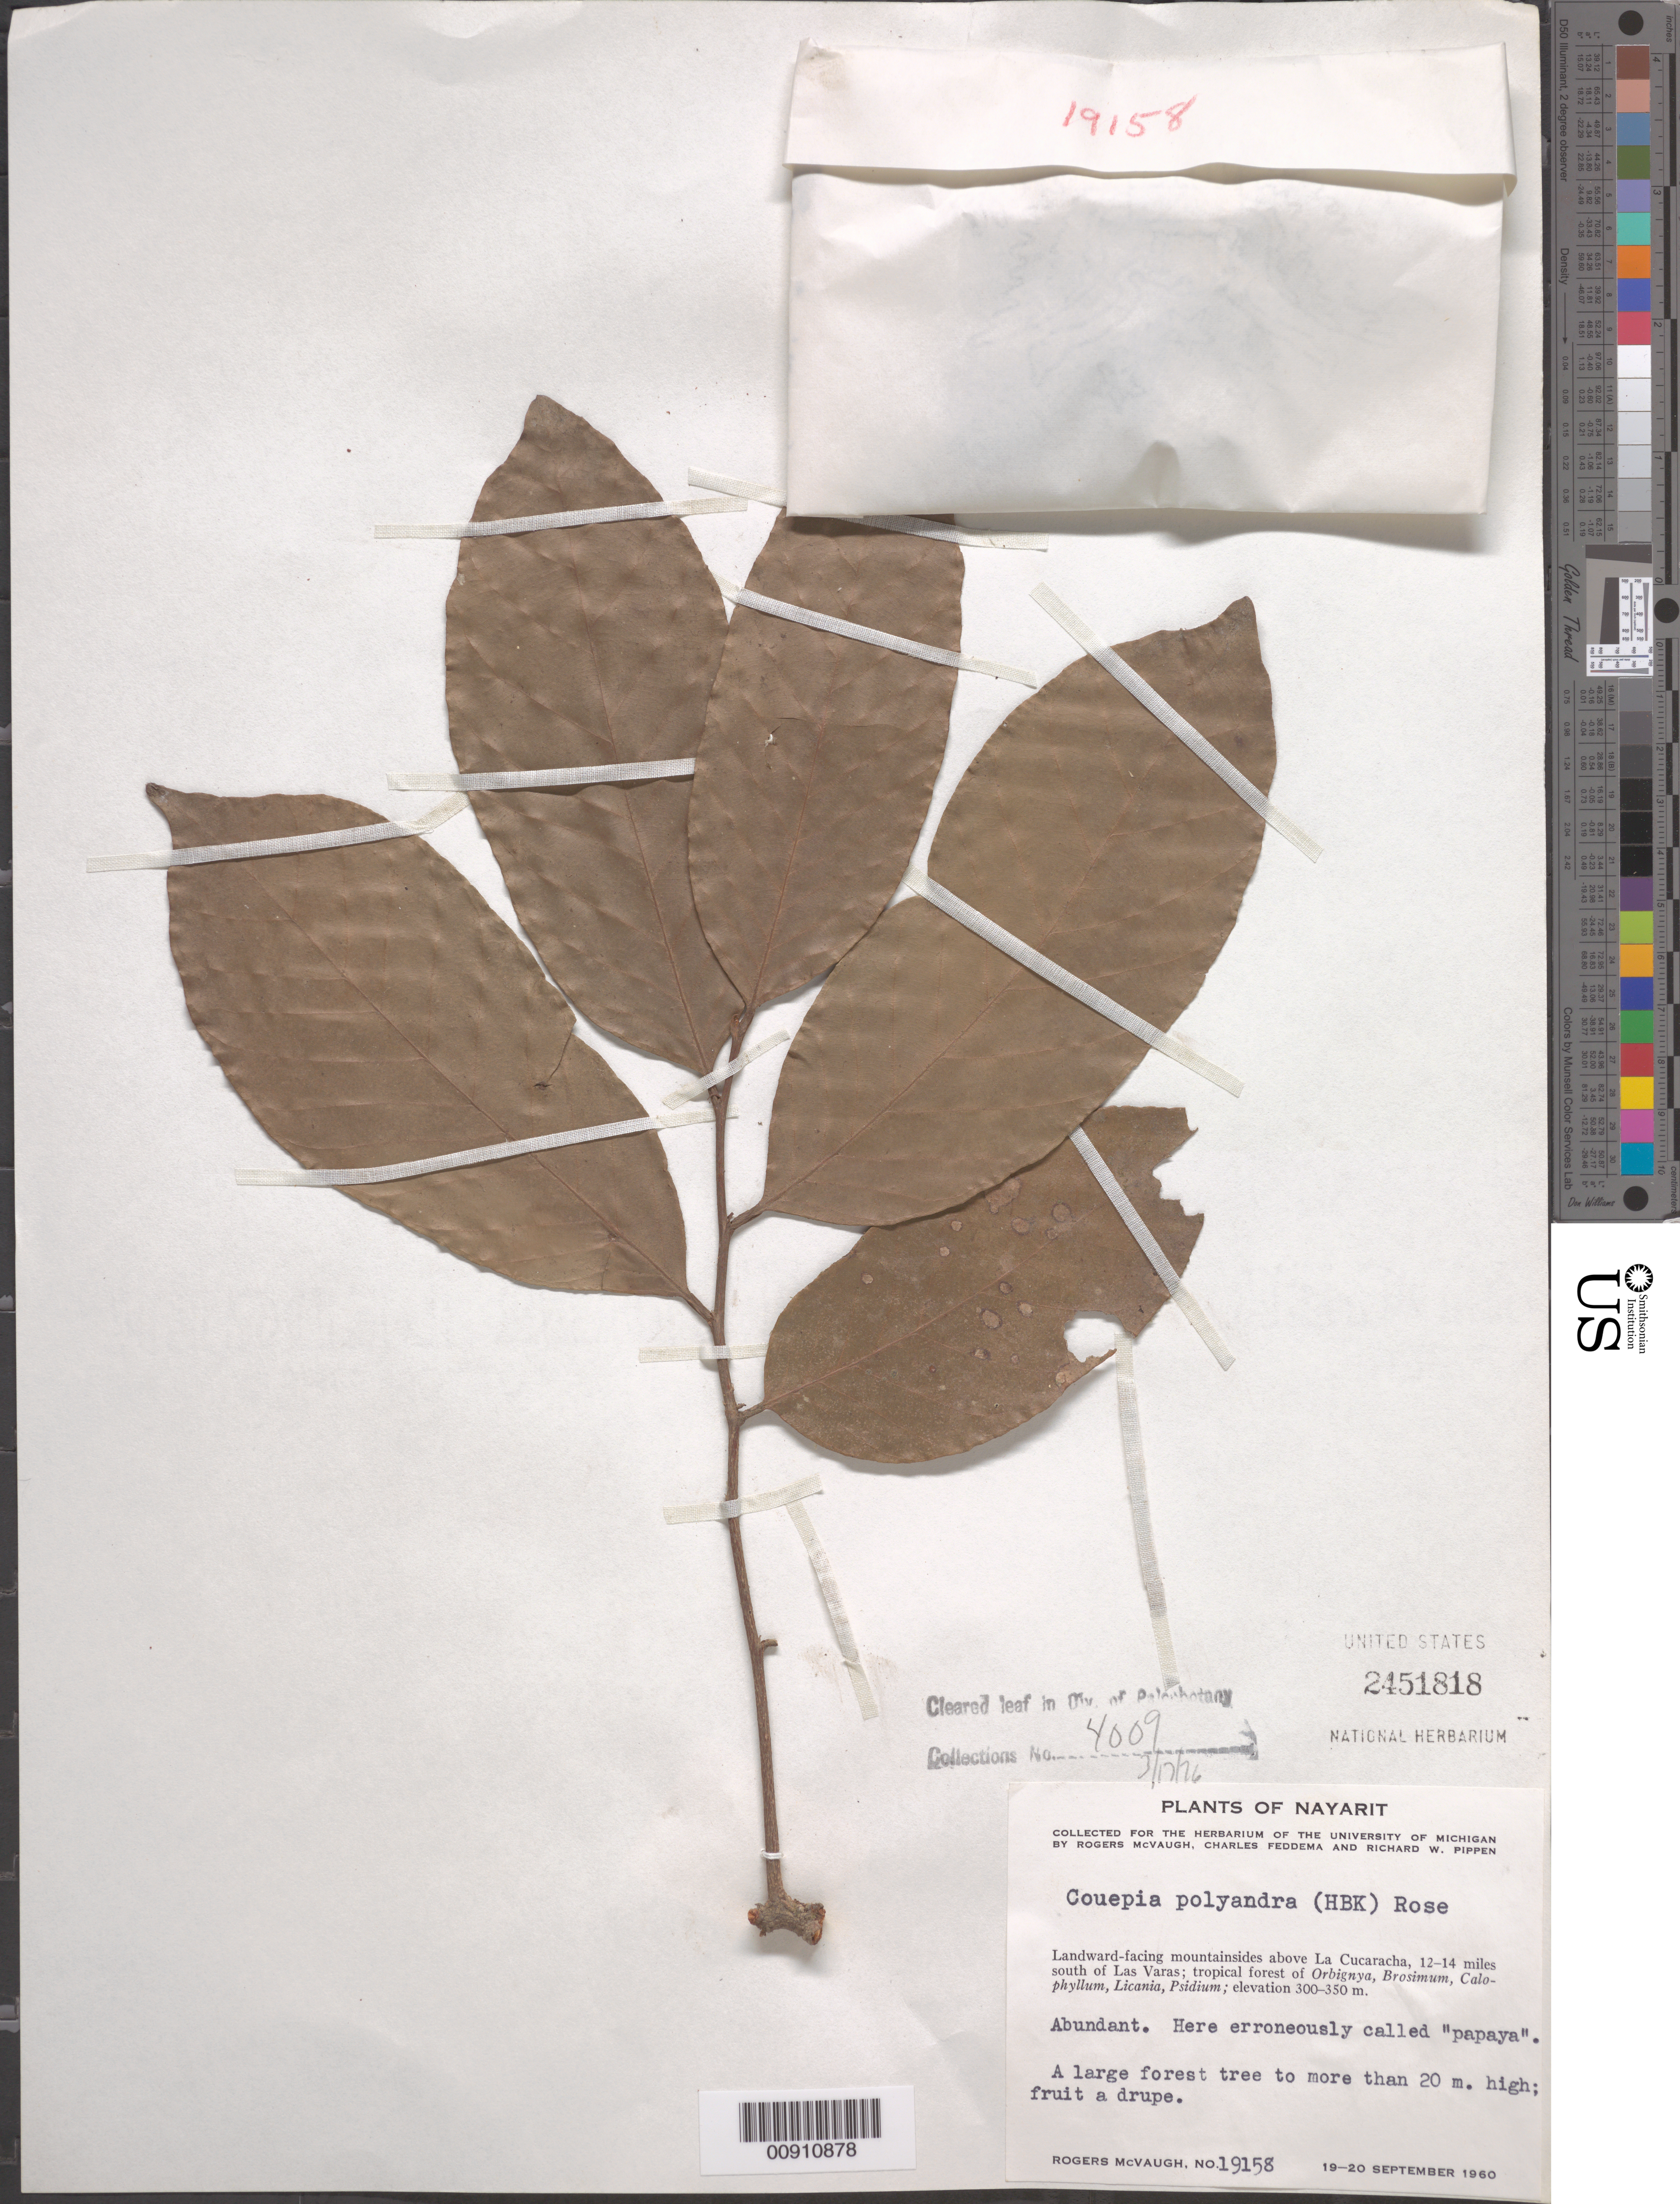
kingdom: Plantae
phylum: Tracheophyta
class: Magnoliopsida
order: Malpighiales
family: Chrysobalanaceae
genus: Couepia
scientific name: Couepia polyandra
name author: (Kunth) Rose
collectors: R. McVaugh, C. Feddema & R. W. Pippen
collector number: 19158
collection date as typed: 19 Sep 1960 to 20 Sep 1960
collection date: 1960-09-19/1960-09-20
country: Mexico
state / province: Nayarit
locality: Landward-facing mountainsides above La Cucaracha, 12-14 miles south of Las Varas.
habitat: Tropical forest of Orbignya, Brosimum, Calophyllum, Licania, Psidium.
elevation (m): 350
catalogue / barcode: US 2451818